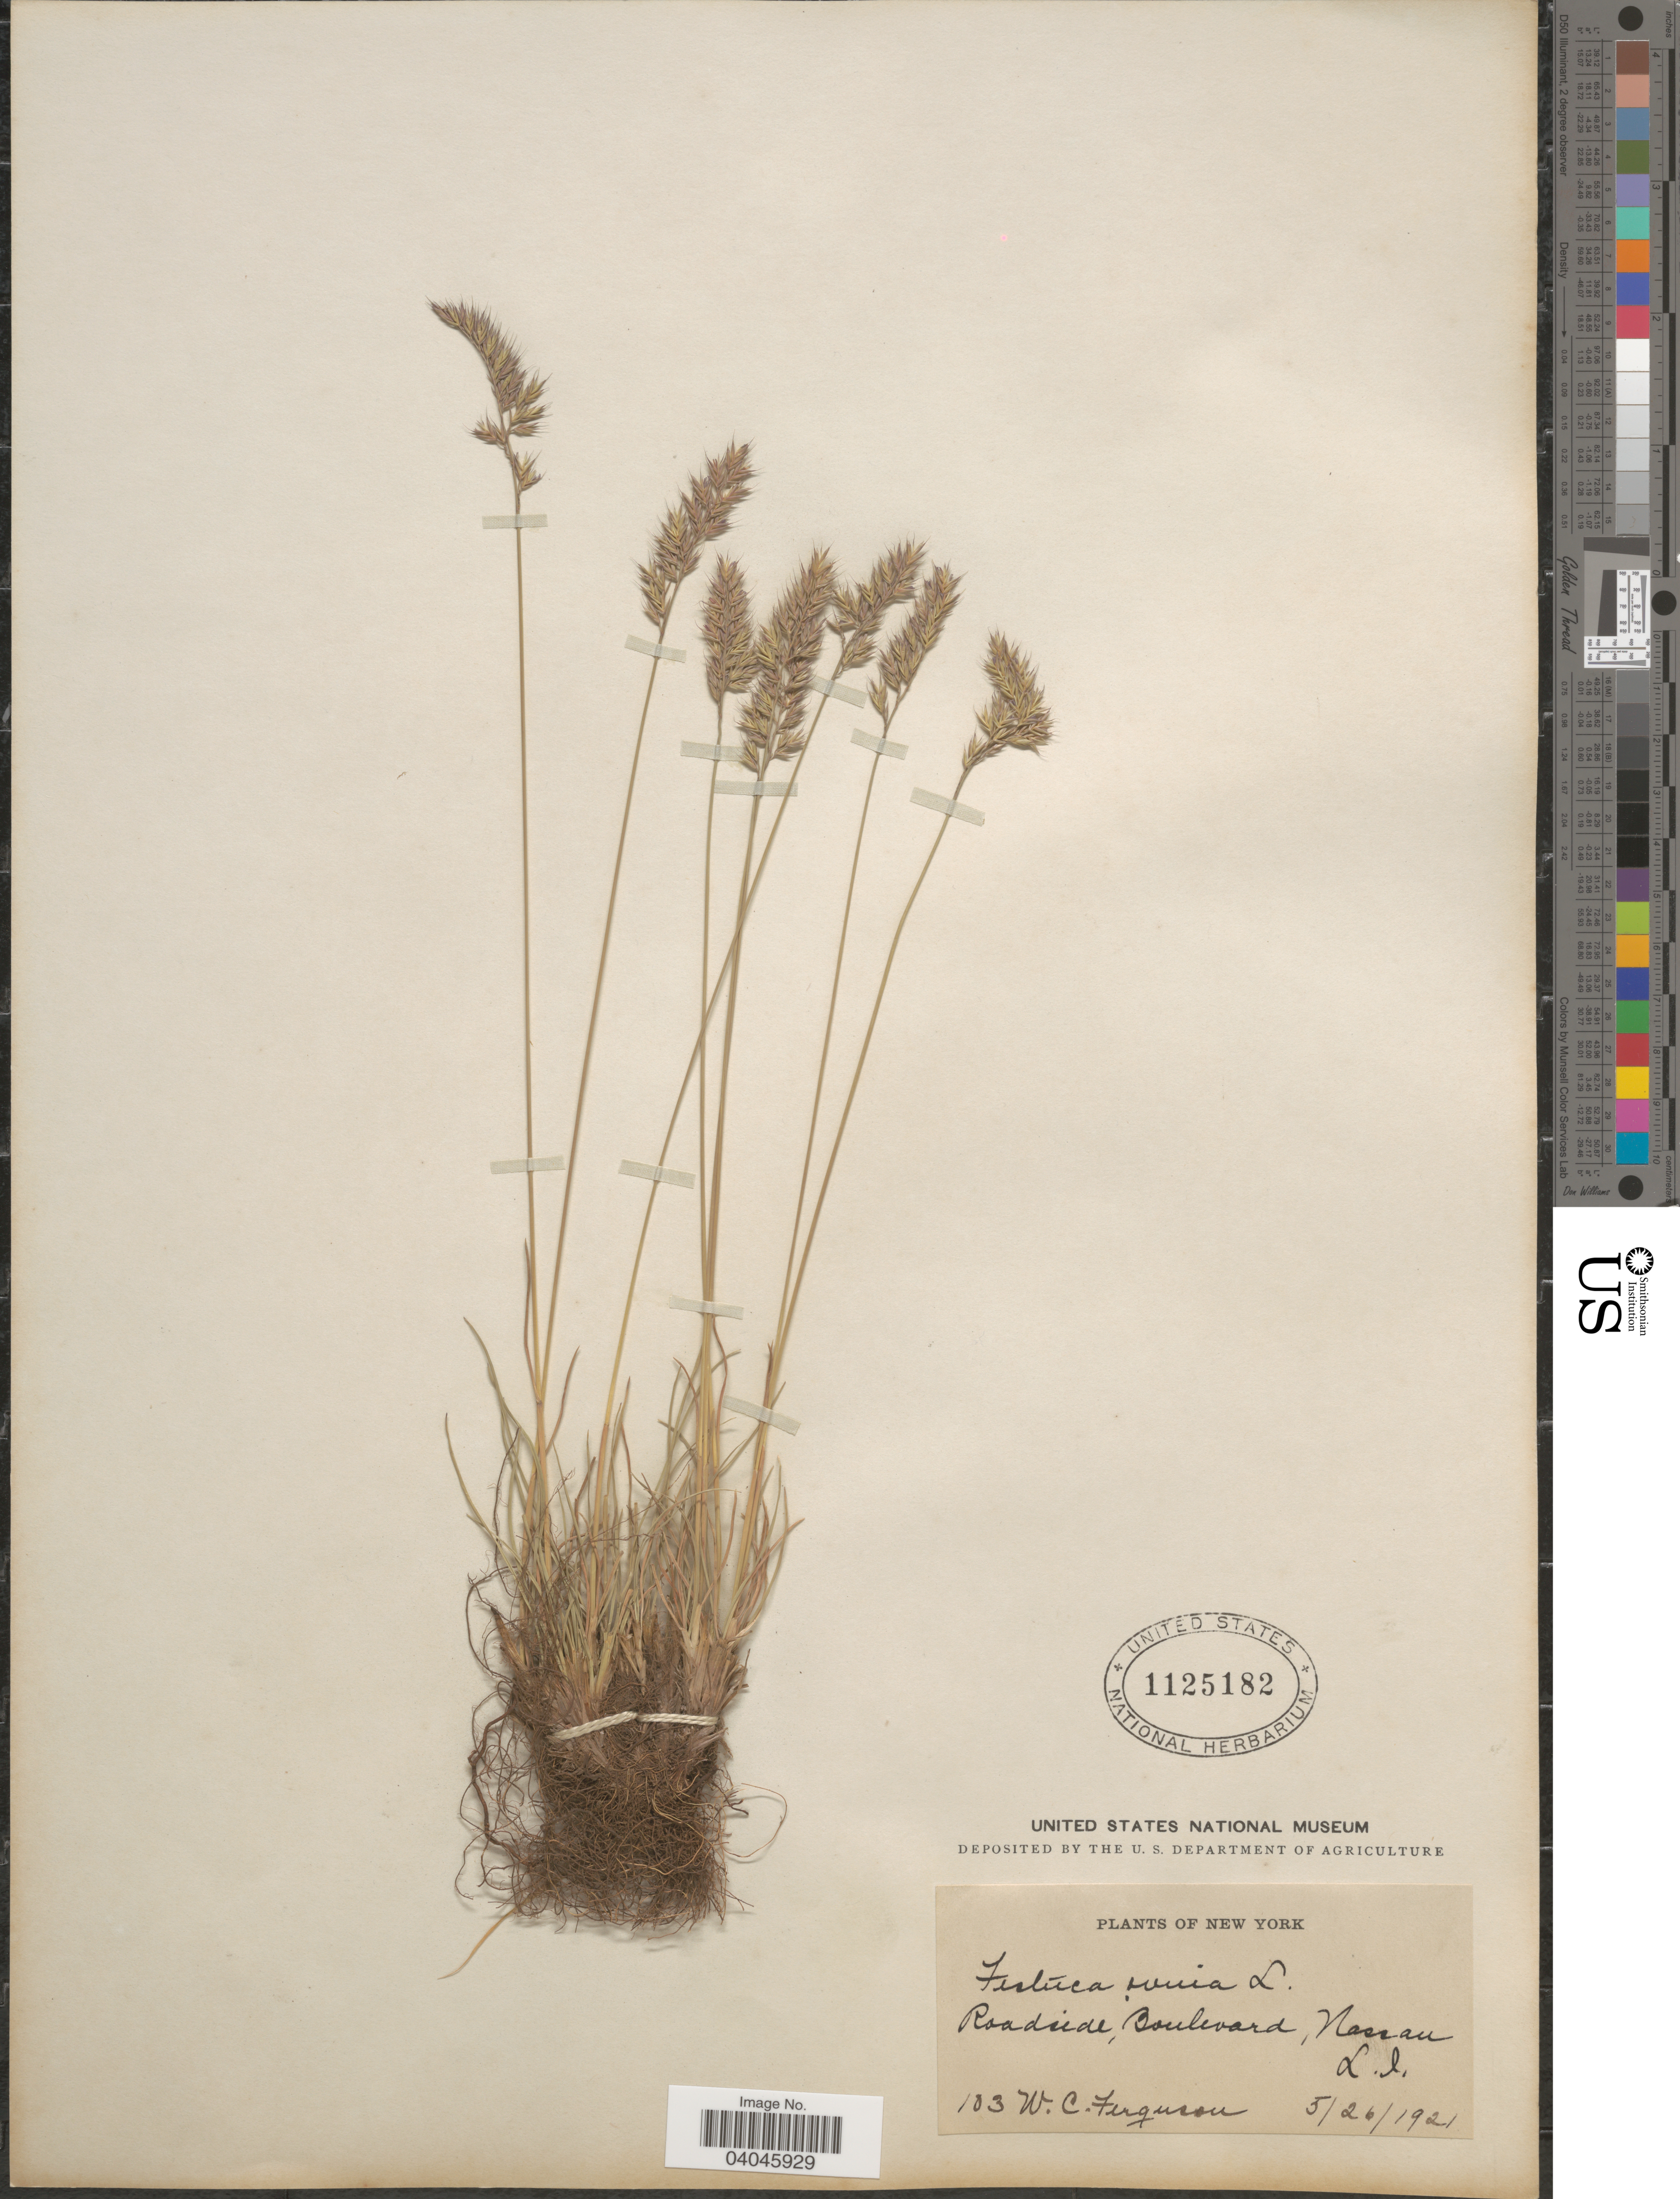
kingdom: Plantae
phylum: Tracheophyta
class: Liliopsida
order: Poales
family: Poaceae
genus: Festuca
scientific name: Festuca rubra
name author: L.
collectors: W. Ferguson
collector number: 103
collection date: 1921-05-26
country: United States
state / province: New York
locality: Roadside, Boulevard, Nassau. L. I.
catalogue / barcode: US 1125182